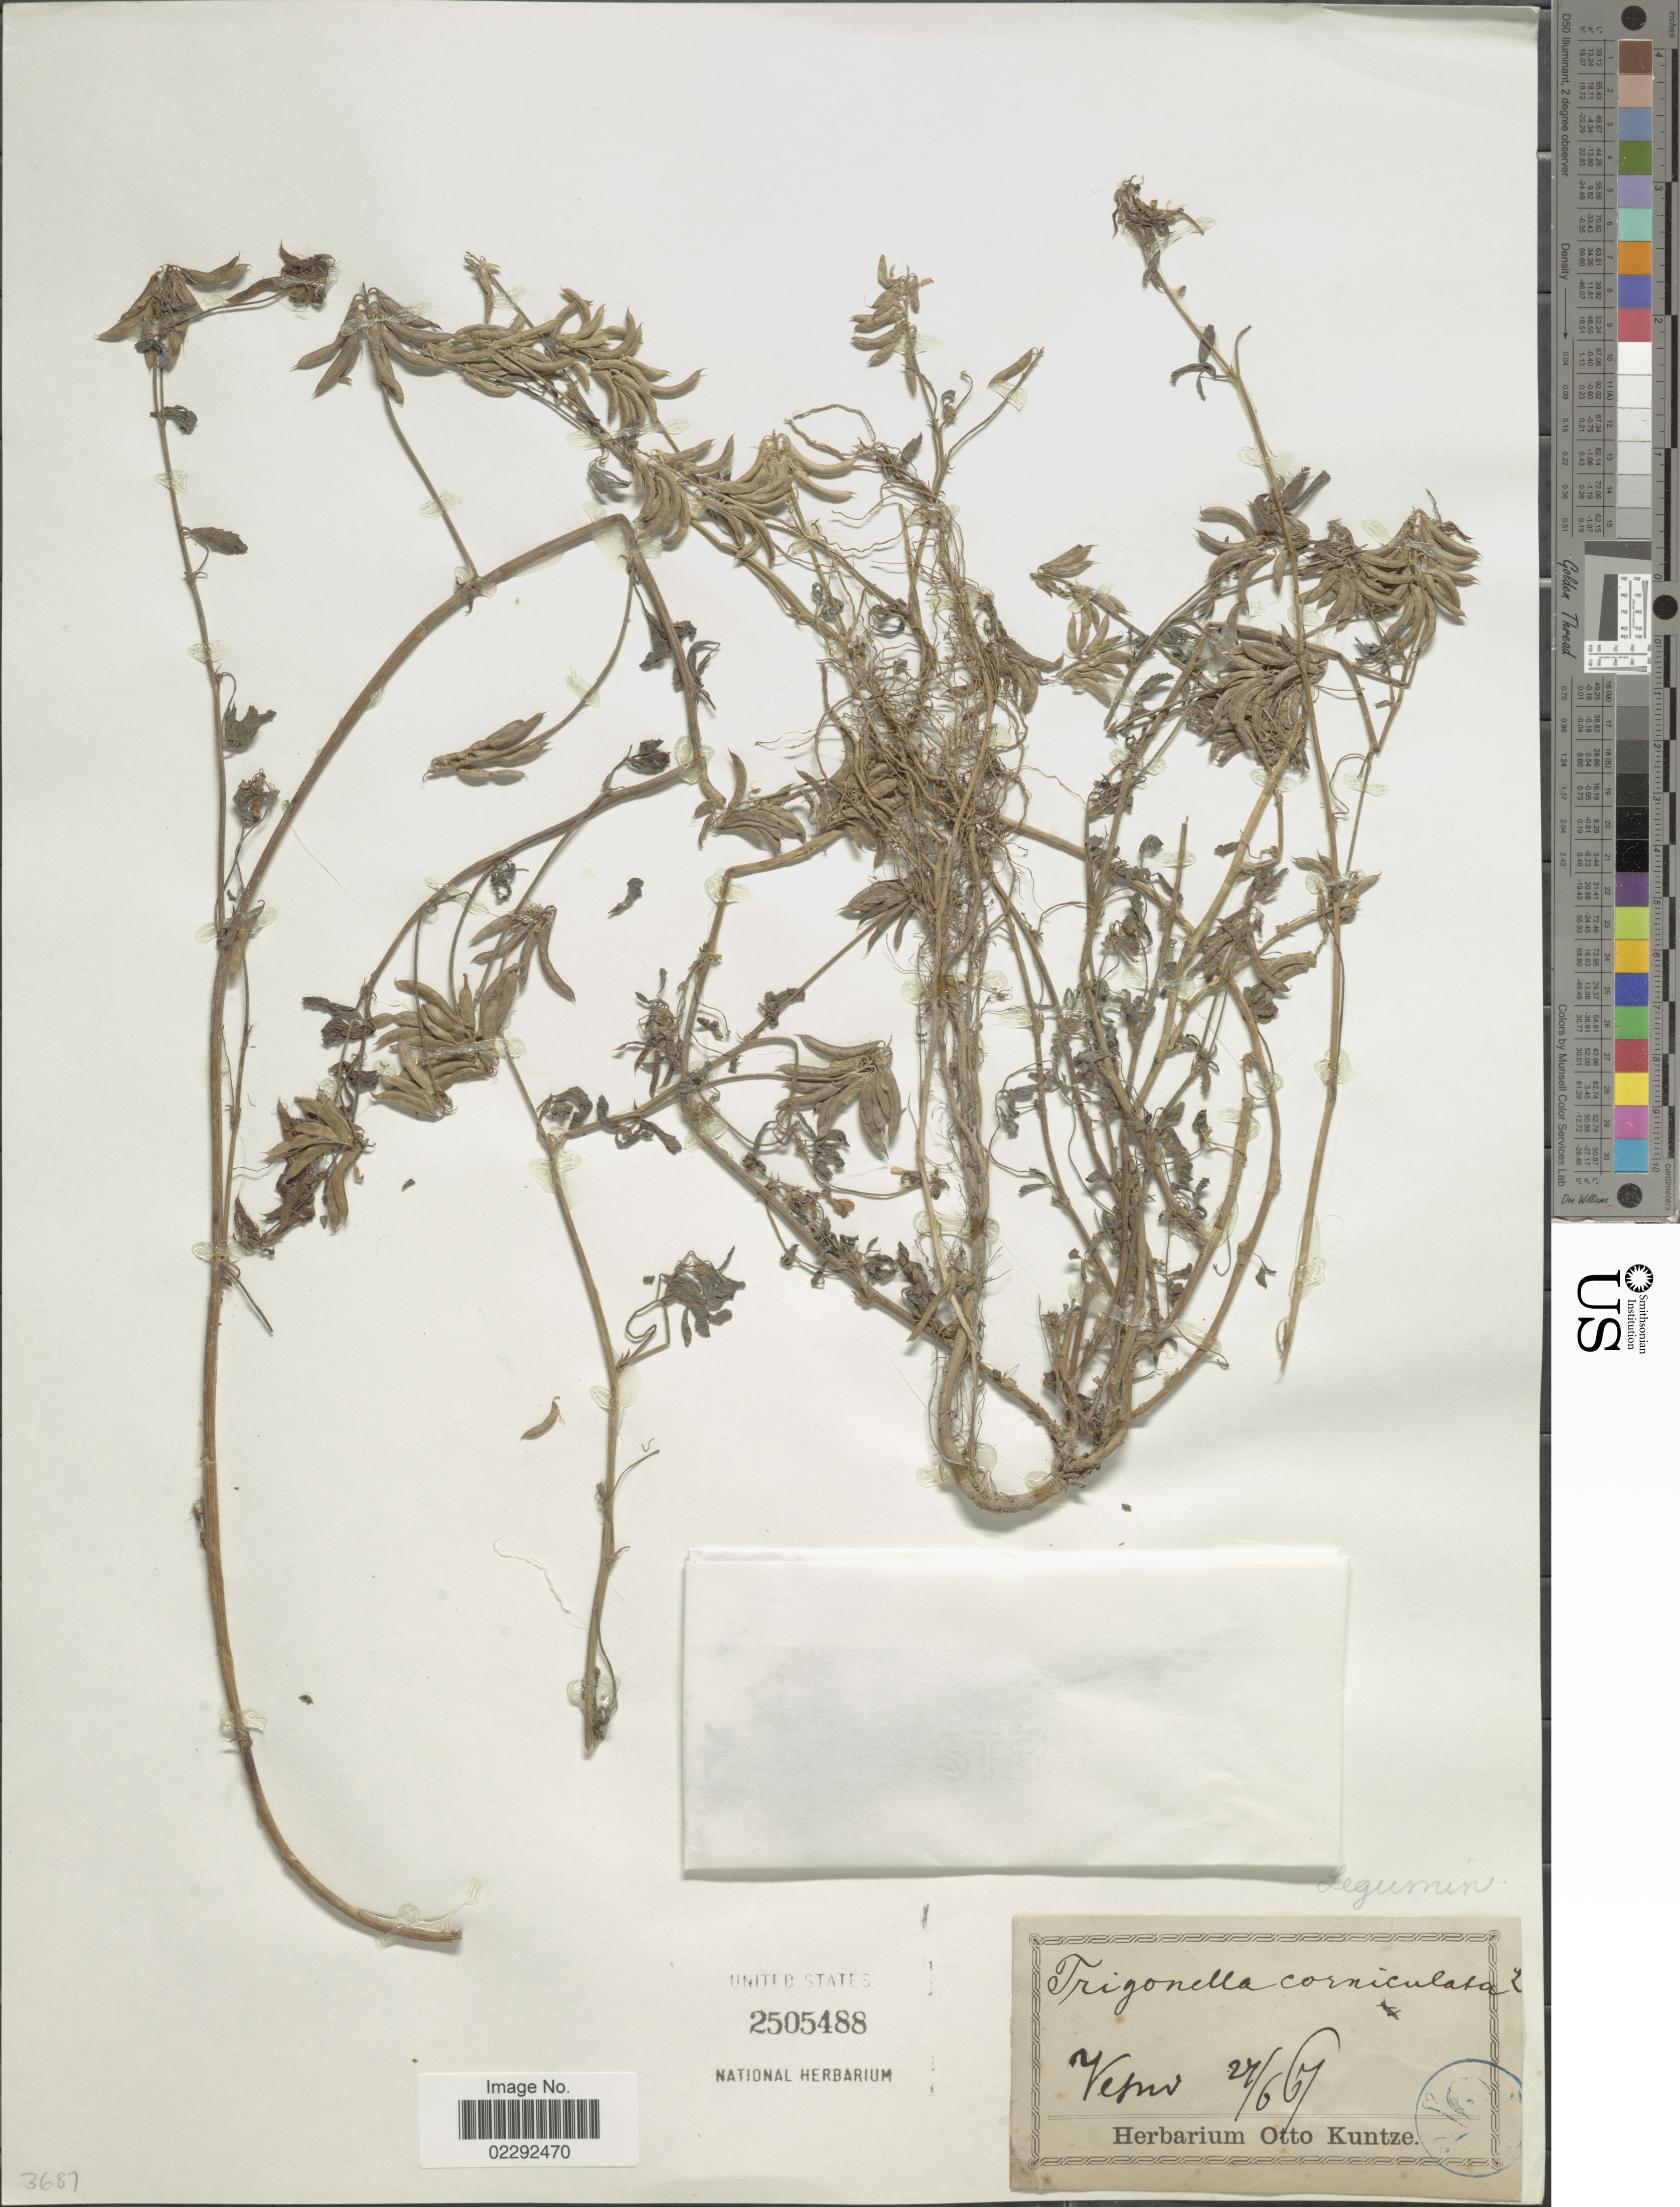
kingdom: Plantae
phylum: Tracheophyta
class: Magnoliopsida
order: Fabales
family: Fabaceae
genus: Trigonella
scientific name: Trigonella corniculata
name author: Sibth. & Sm.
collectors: ex herb. Otto Kuntze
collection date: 1867-06-27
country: Italy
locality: Vesuv. [Vesuvius?]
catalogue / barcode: US 2505488